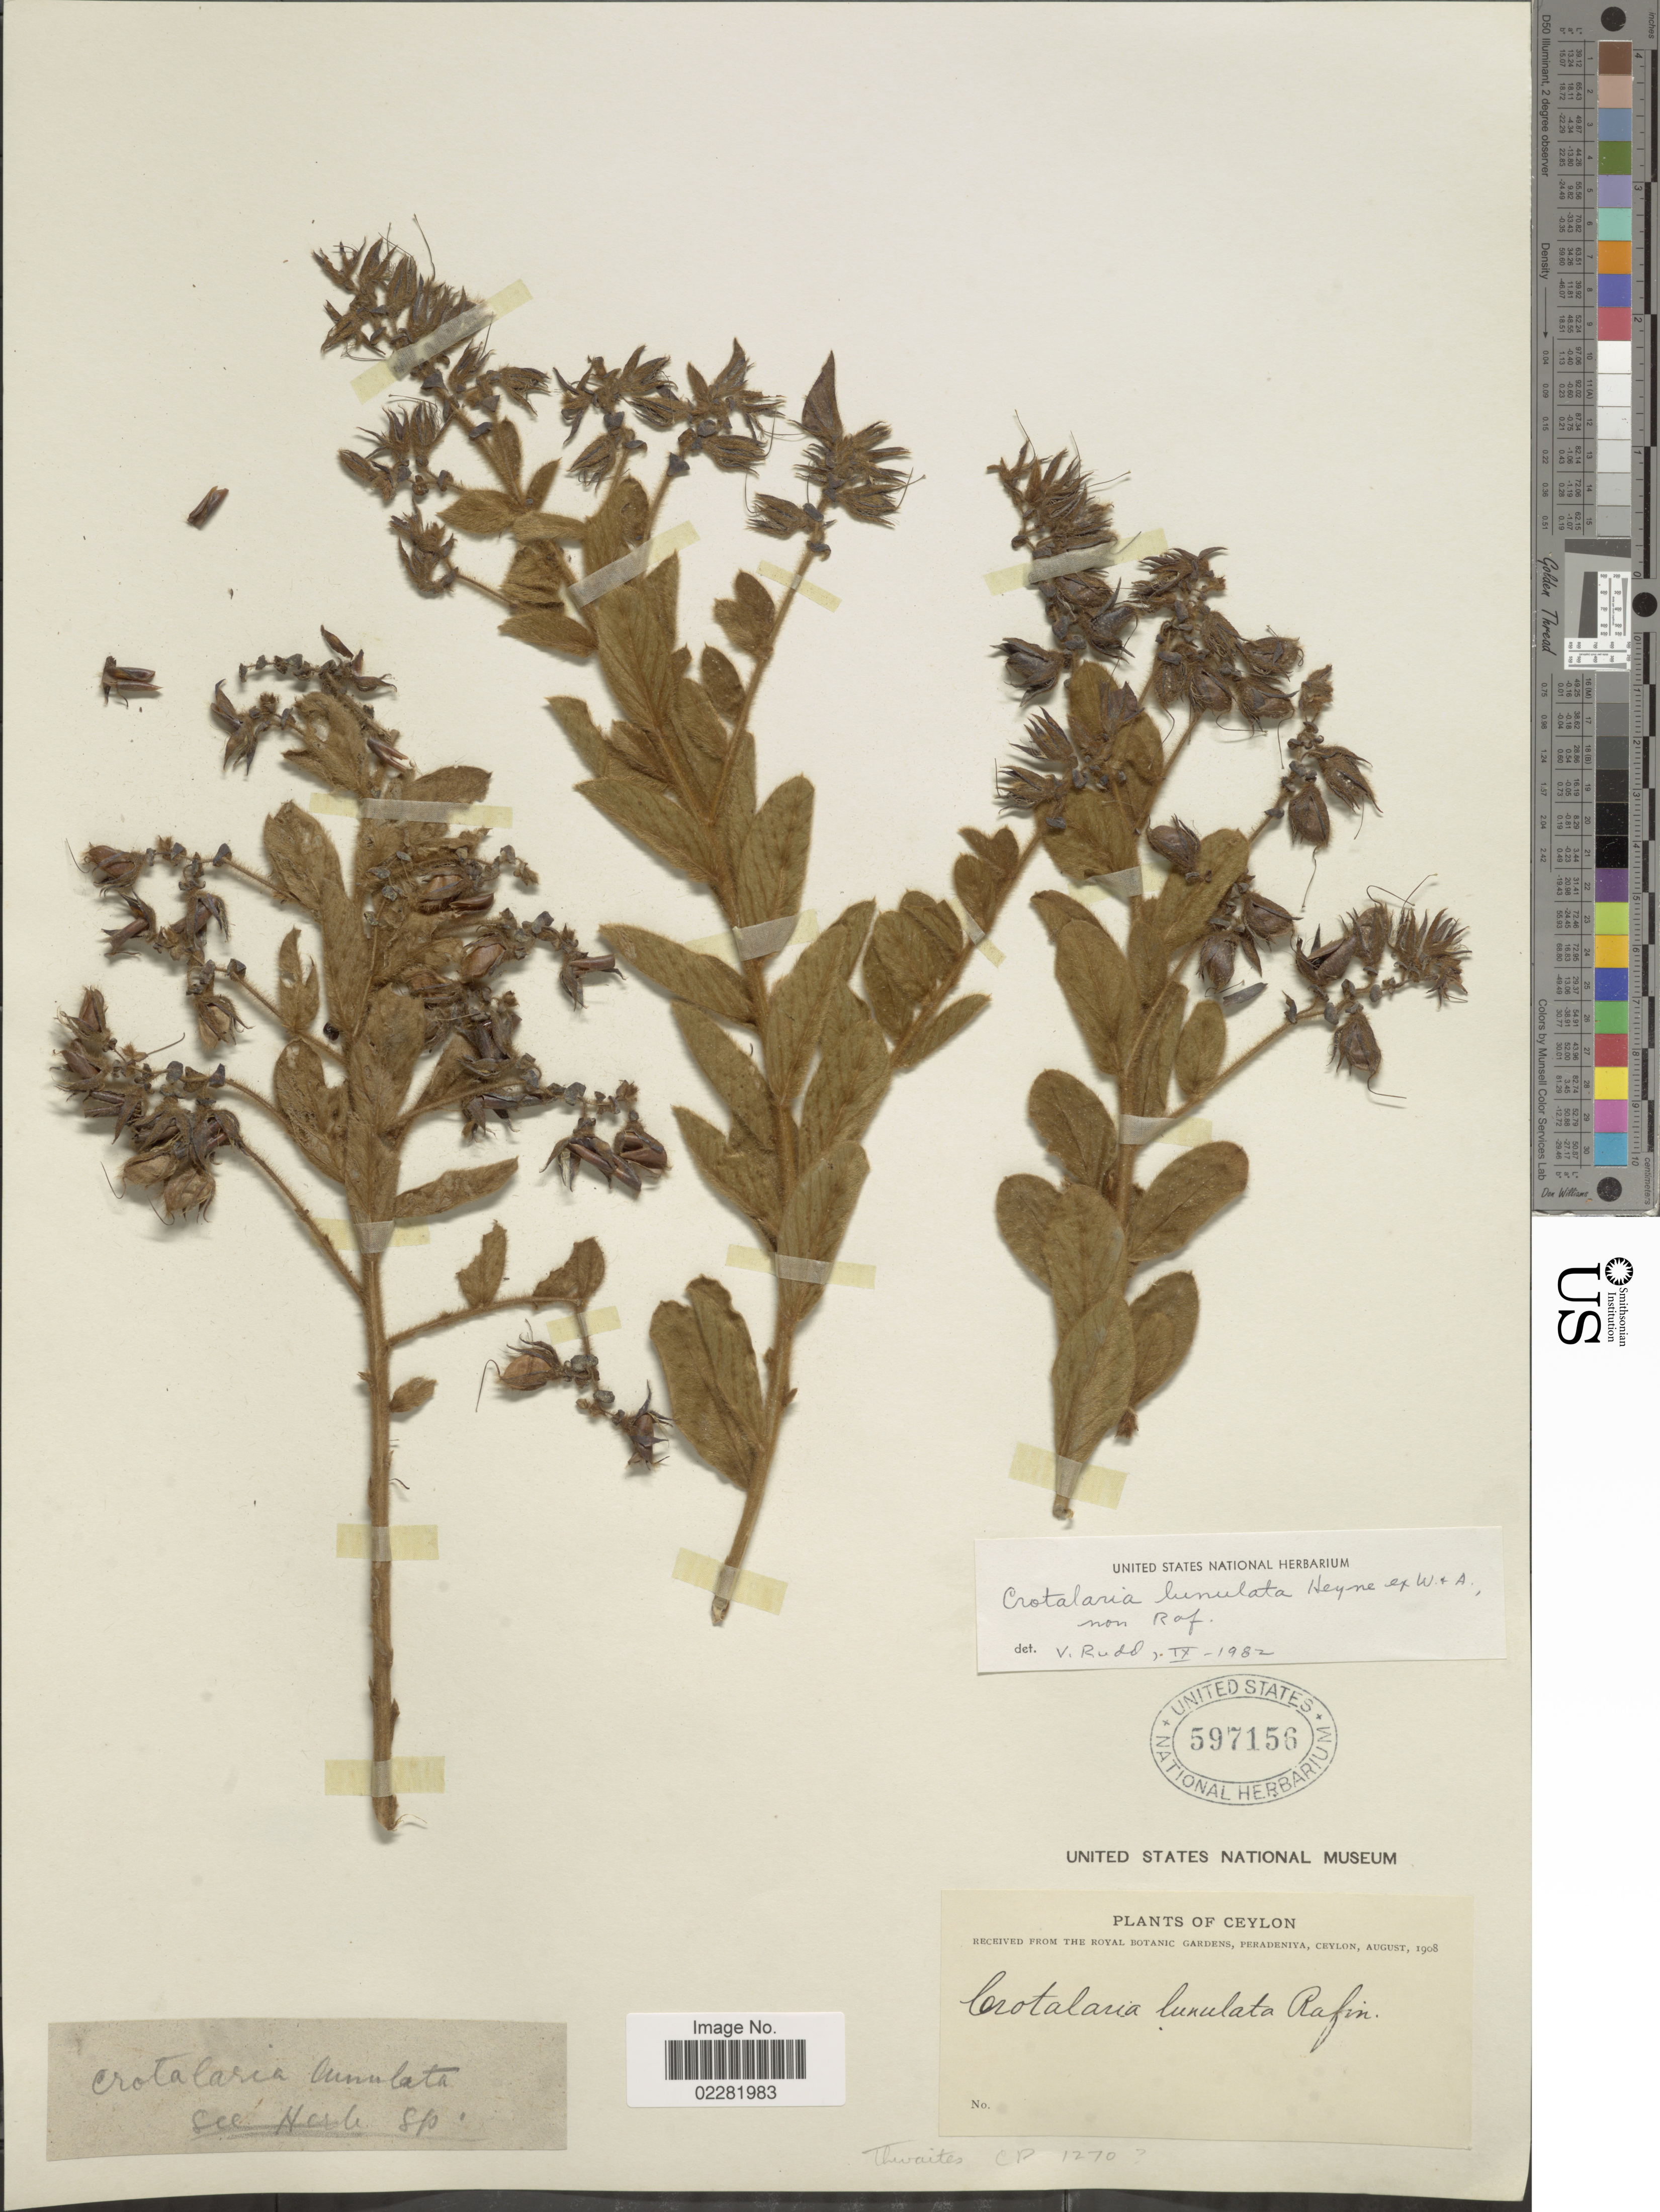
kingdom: Plantae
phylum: Tracheophyta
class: Magnoliopsida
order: Fabales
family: Fabaceae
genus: Crotalaria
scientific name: Crotalaria lunulata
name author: Wight & Arn.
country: Sri Lanka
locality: Ceylon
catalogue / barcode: US 597156